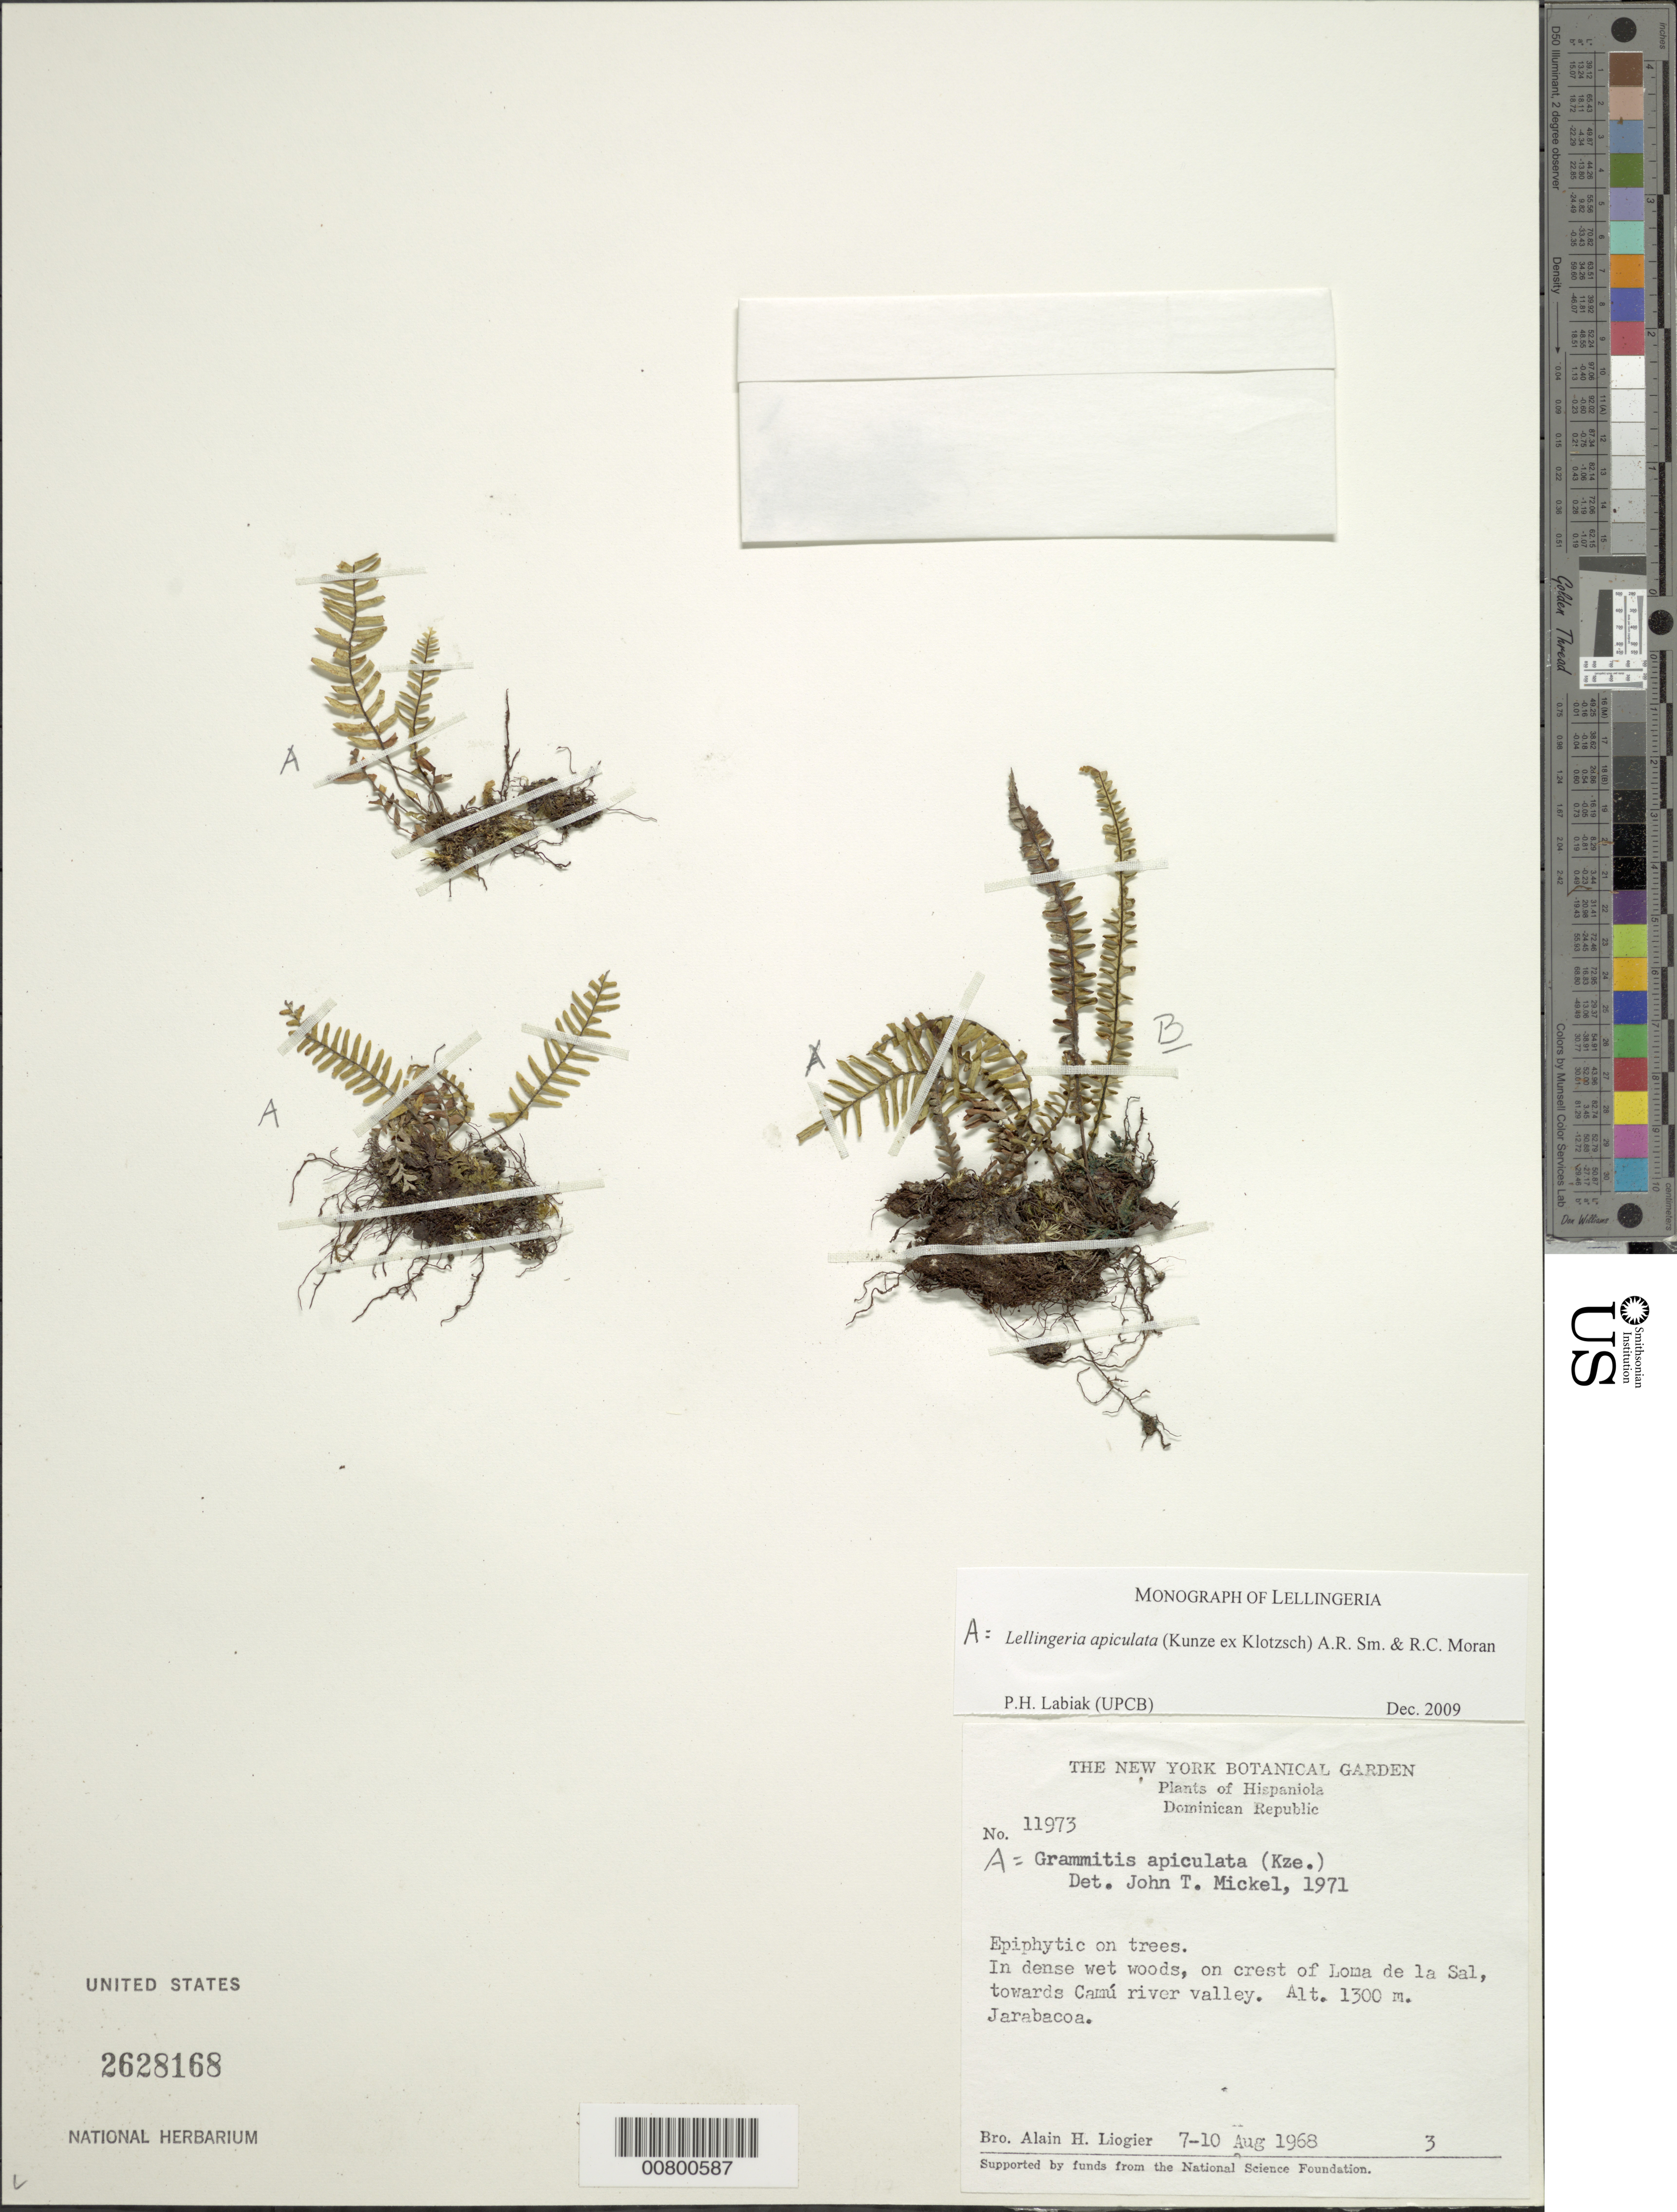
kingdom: Plantae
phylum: Tracheophyta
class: Polypodiopsida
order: Polypodiales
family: Polypodiaceae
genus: Lellingeria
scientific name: Lellingeria apiculata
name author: (Kunze ex Klotzsch) A.R. Sm. & R.C. Moran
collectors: A. H. Liogier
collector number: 11973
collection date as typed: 07 Aug 1968 to 10 Aug 1968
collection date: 1968-08-07/1968-08-10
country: Dominican Republic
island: Hispaniola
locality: Loma de la Sal crest, towards Camú River valley; Jarabacoa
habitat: Dense wet woods, on crest of loma; on trees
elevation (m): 1300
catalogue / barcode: US 2628168